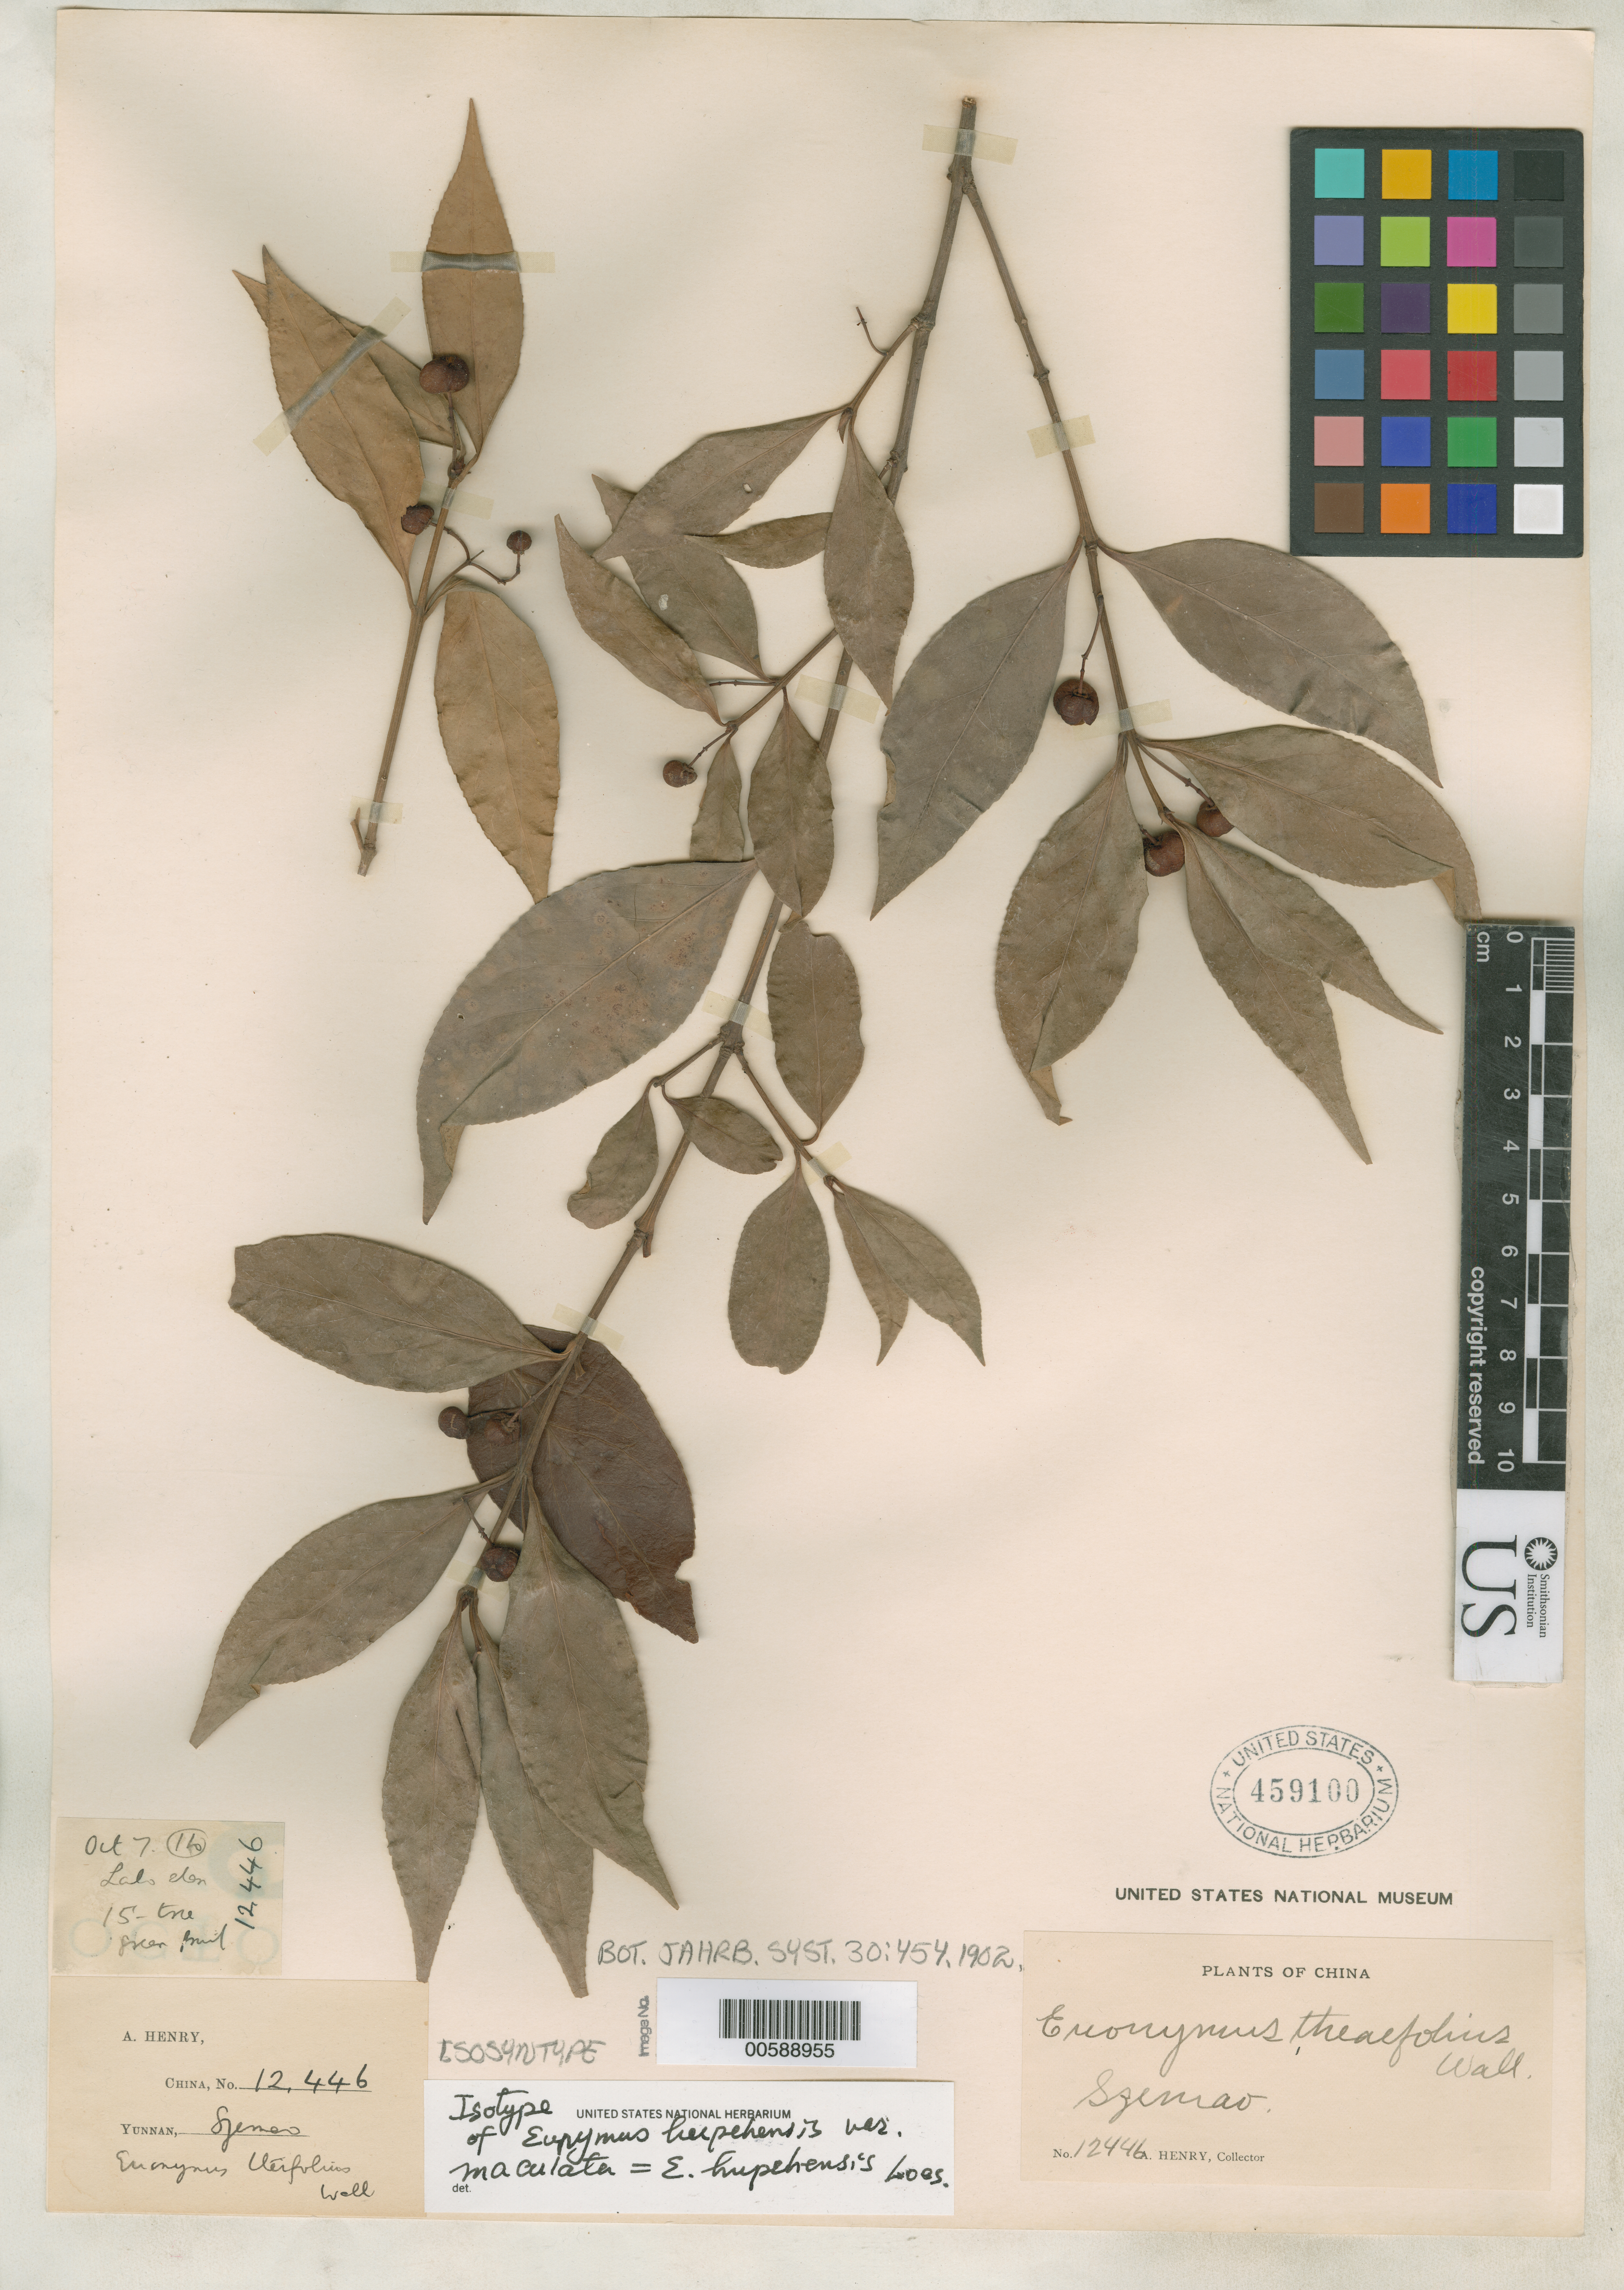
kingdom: Plantae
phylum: Tracheophyta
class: Magnoliopsida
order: Celastrales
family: Celastraceae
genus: Euonymus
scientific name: Euonymus hupehensis var. maculata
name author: Loes.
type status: Possible Isotype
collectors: A. Henry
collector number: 12446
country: China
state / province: Yunnan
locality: Szemao.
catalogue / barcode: US 459100